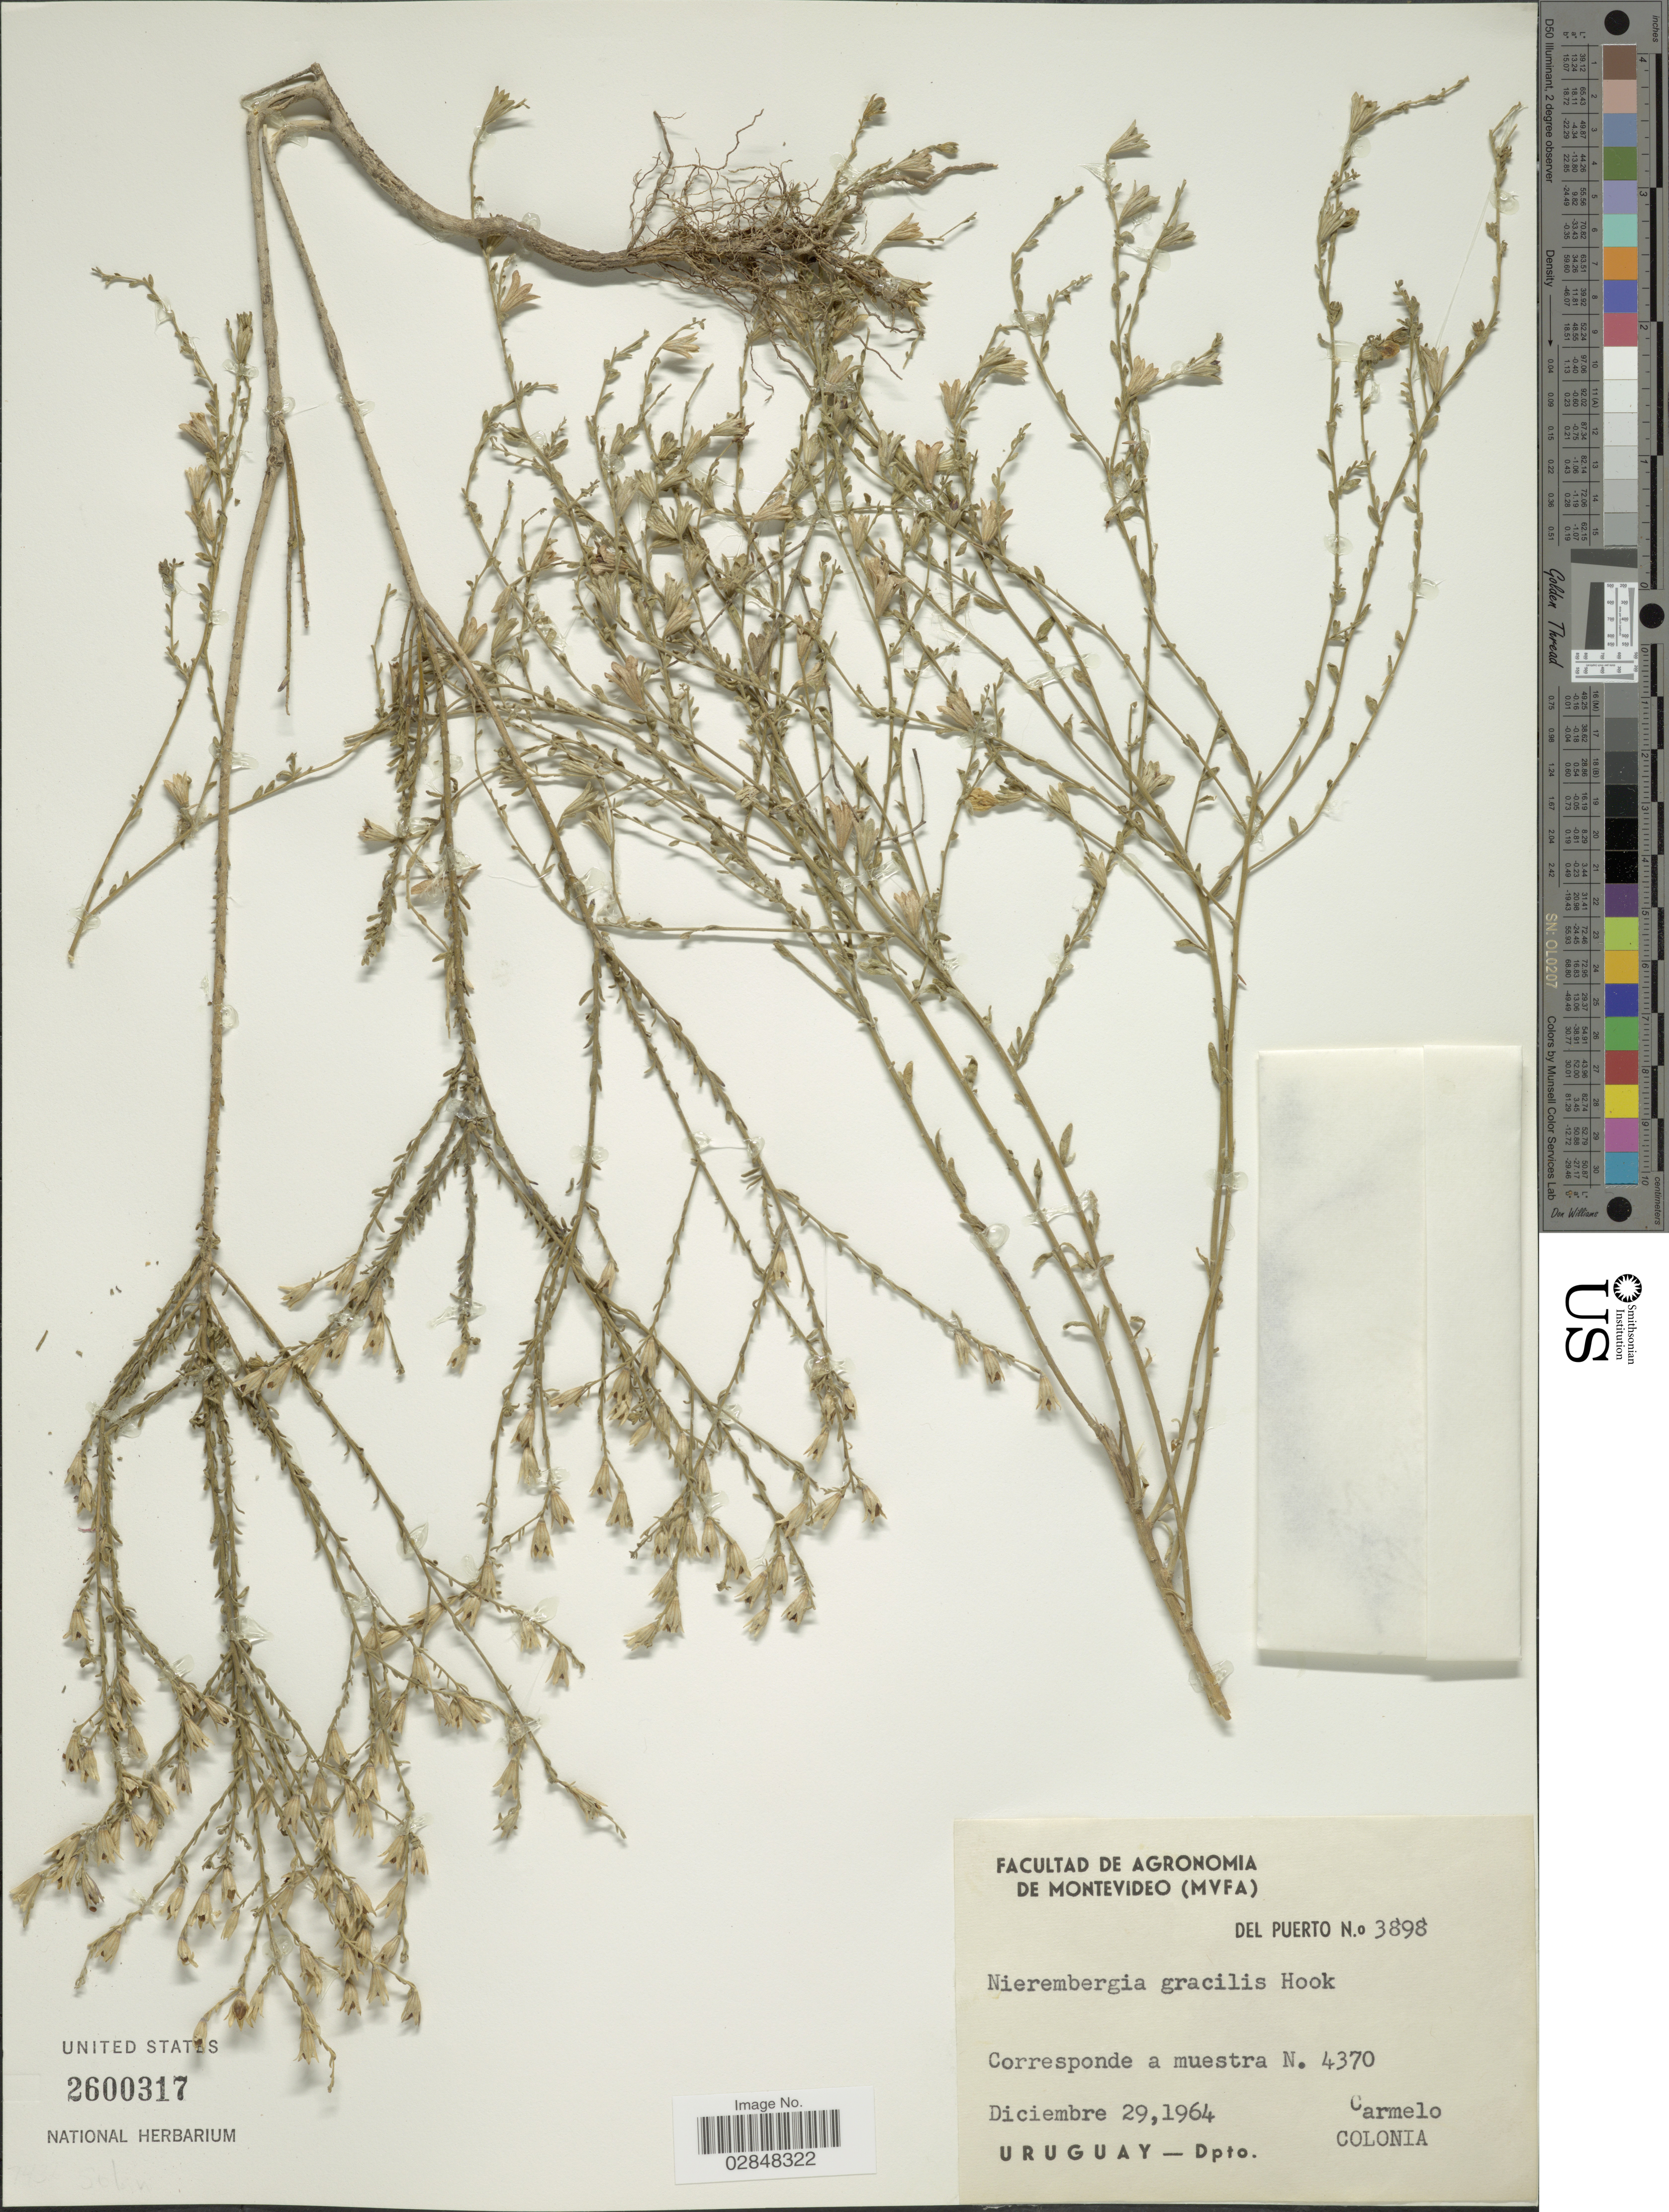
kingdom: Plantae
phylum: Tracheophyta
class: Magnoliopsida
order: Solanales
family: Solanaceae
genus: Nierembergia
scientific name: Nierembergia linariifolia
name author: Graham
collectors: Del Puerto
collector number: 3898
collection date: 1964-12-29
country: Uruguay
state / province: Colonia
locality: Carmelo.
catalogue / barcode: US 2600317